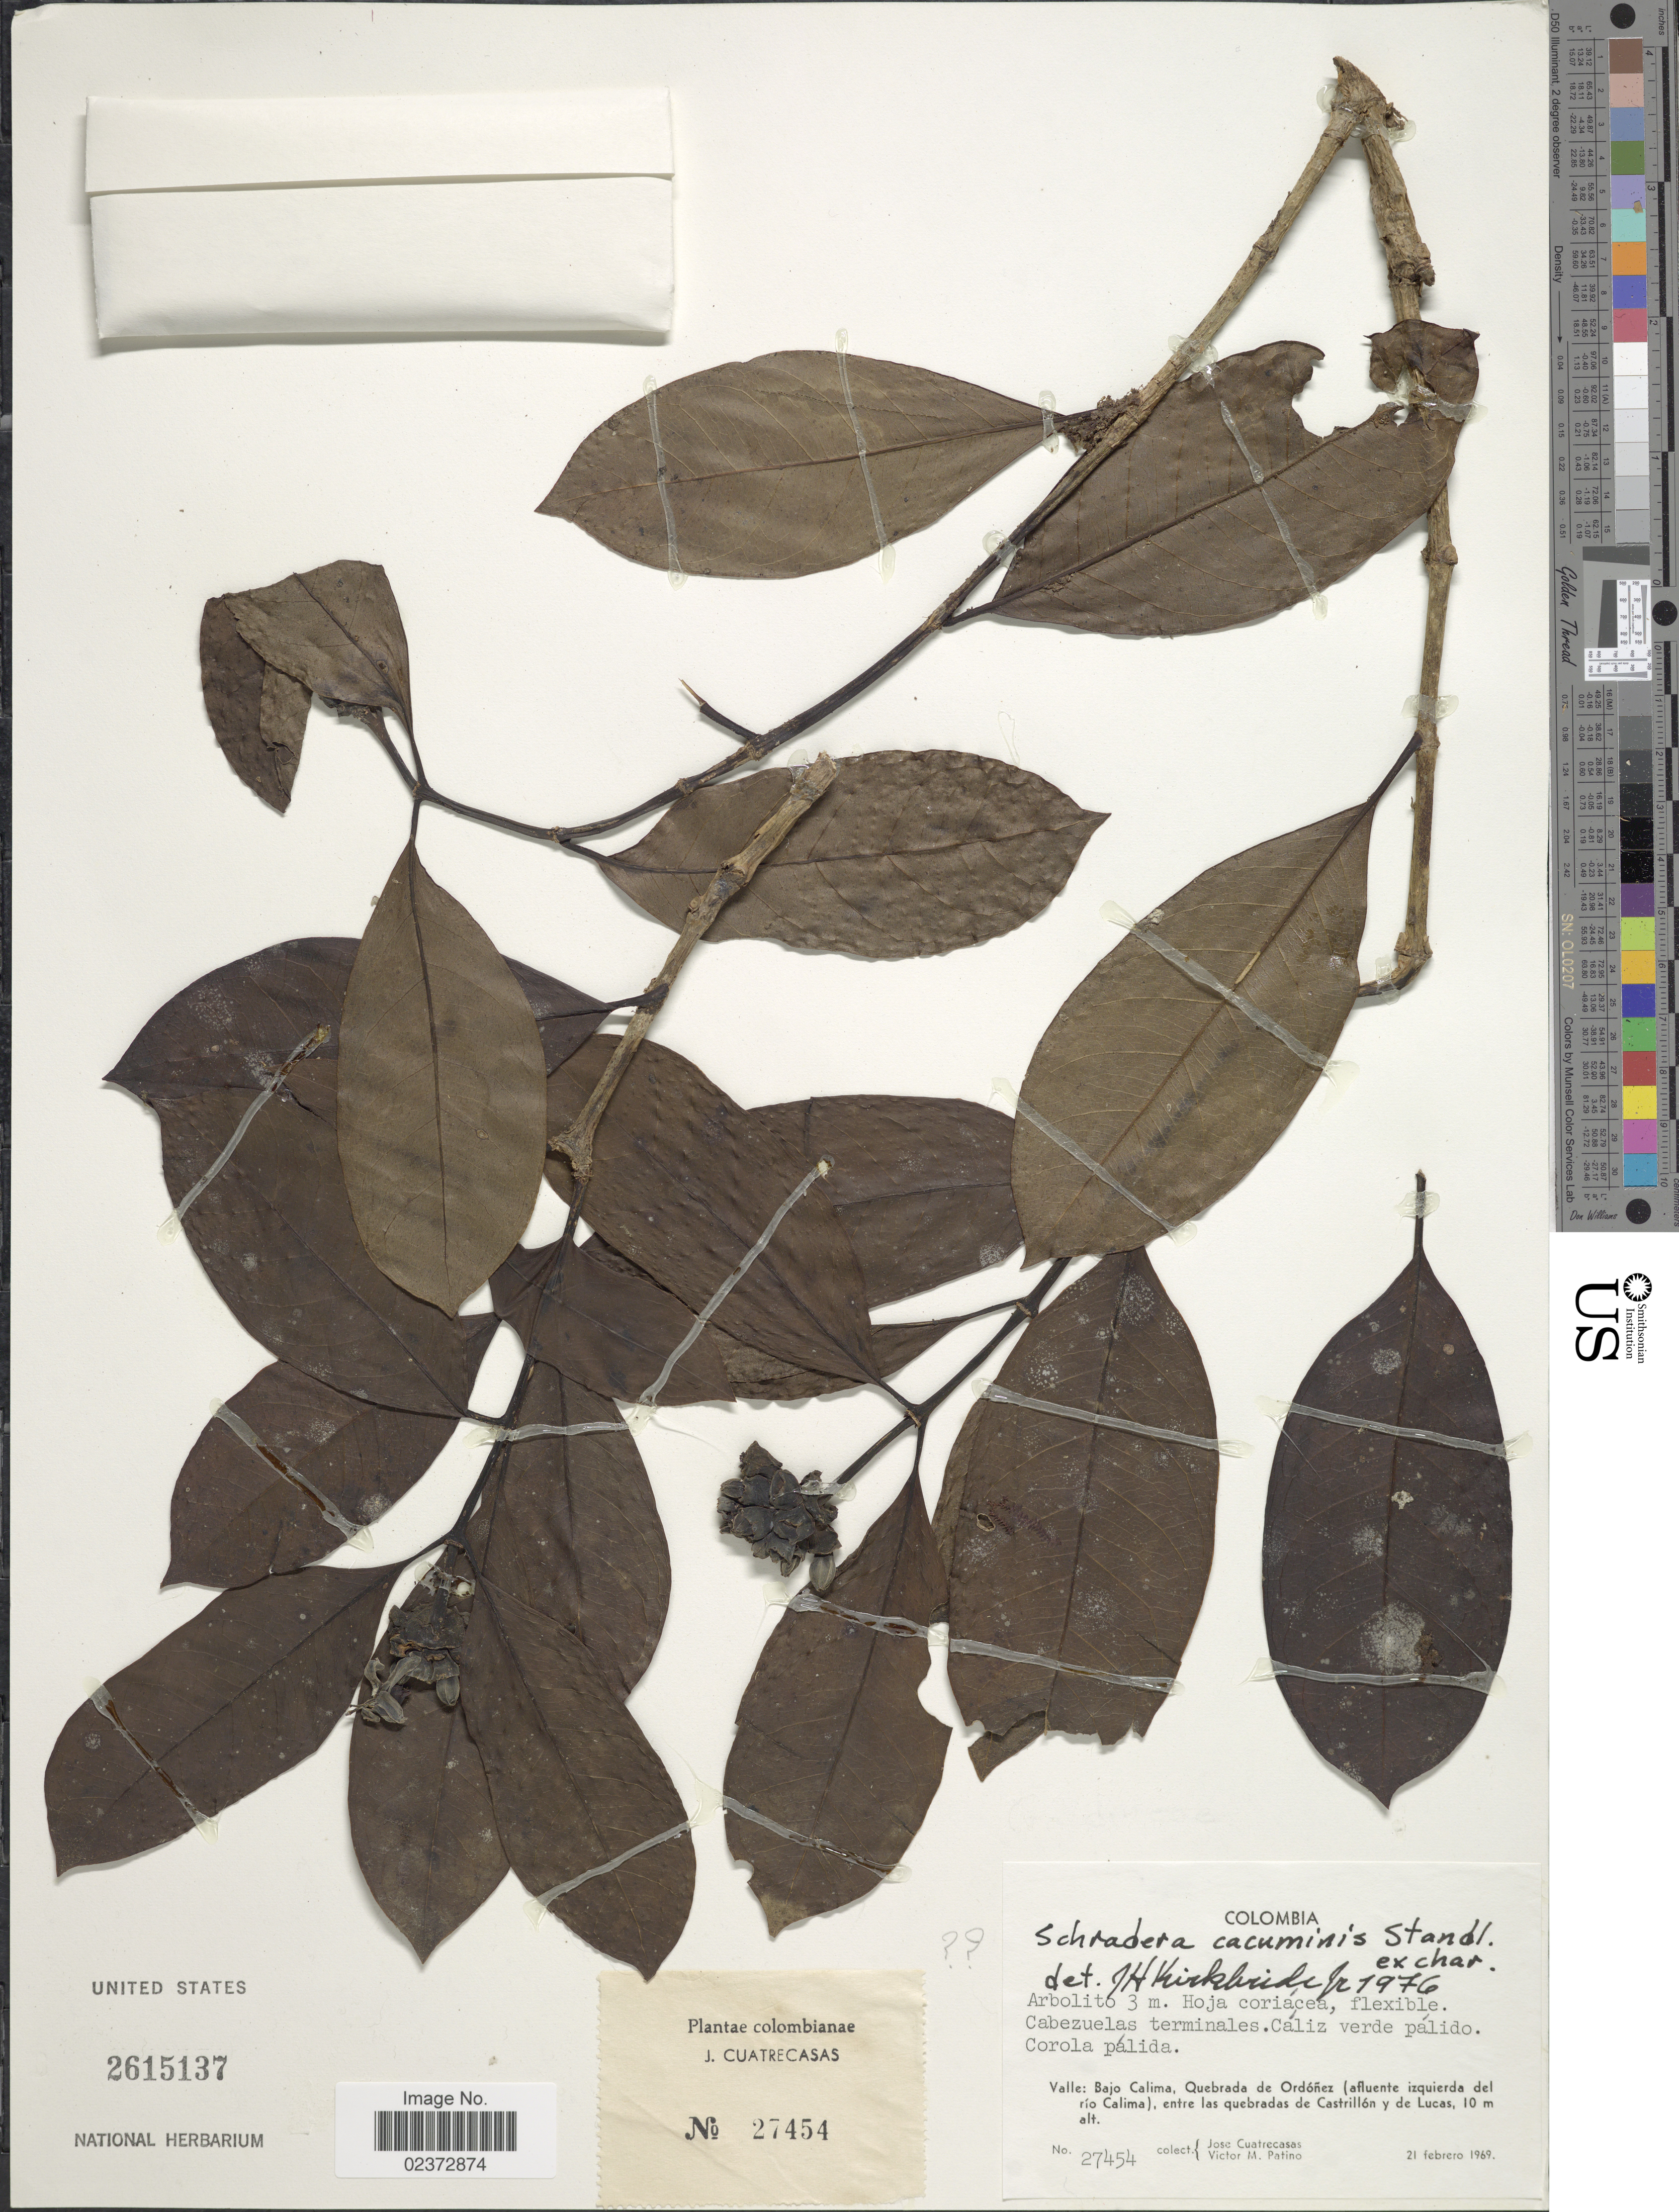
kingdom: Plantae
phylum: Tracheophyta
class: Magnoliopsida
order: Gentianales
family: Rubiaceae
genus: Schradera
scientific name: Schradera sp.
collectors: J. Cuatrecasas & V. M. Patiño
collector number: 27454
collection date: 1969-02-21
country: Colombia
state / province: Valle del Cauca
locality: Valle: Bajo Calima, Quebrada de Ordóñez (afluente izquierda del río Calima), entre las quebradas de Castrillón y de Lucas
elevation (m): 10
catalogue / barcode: US 2615137